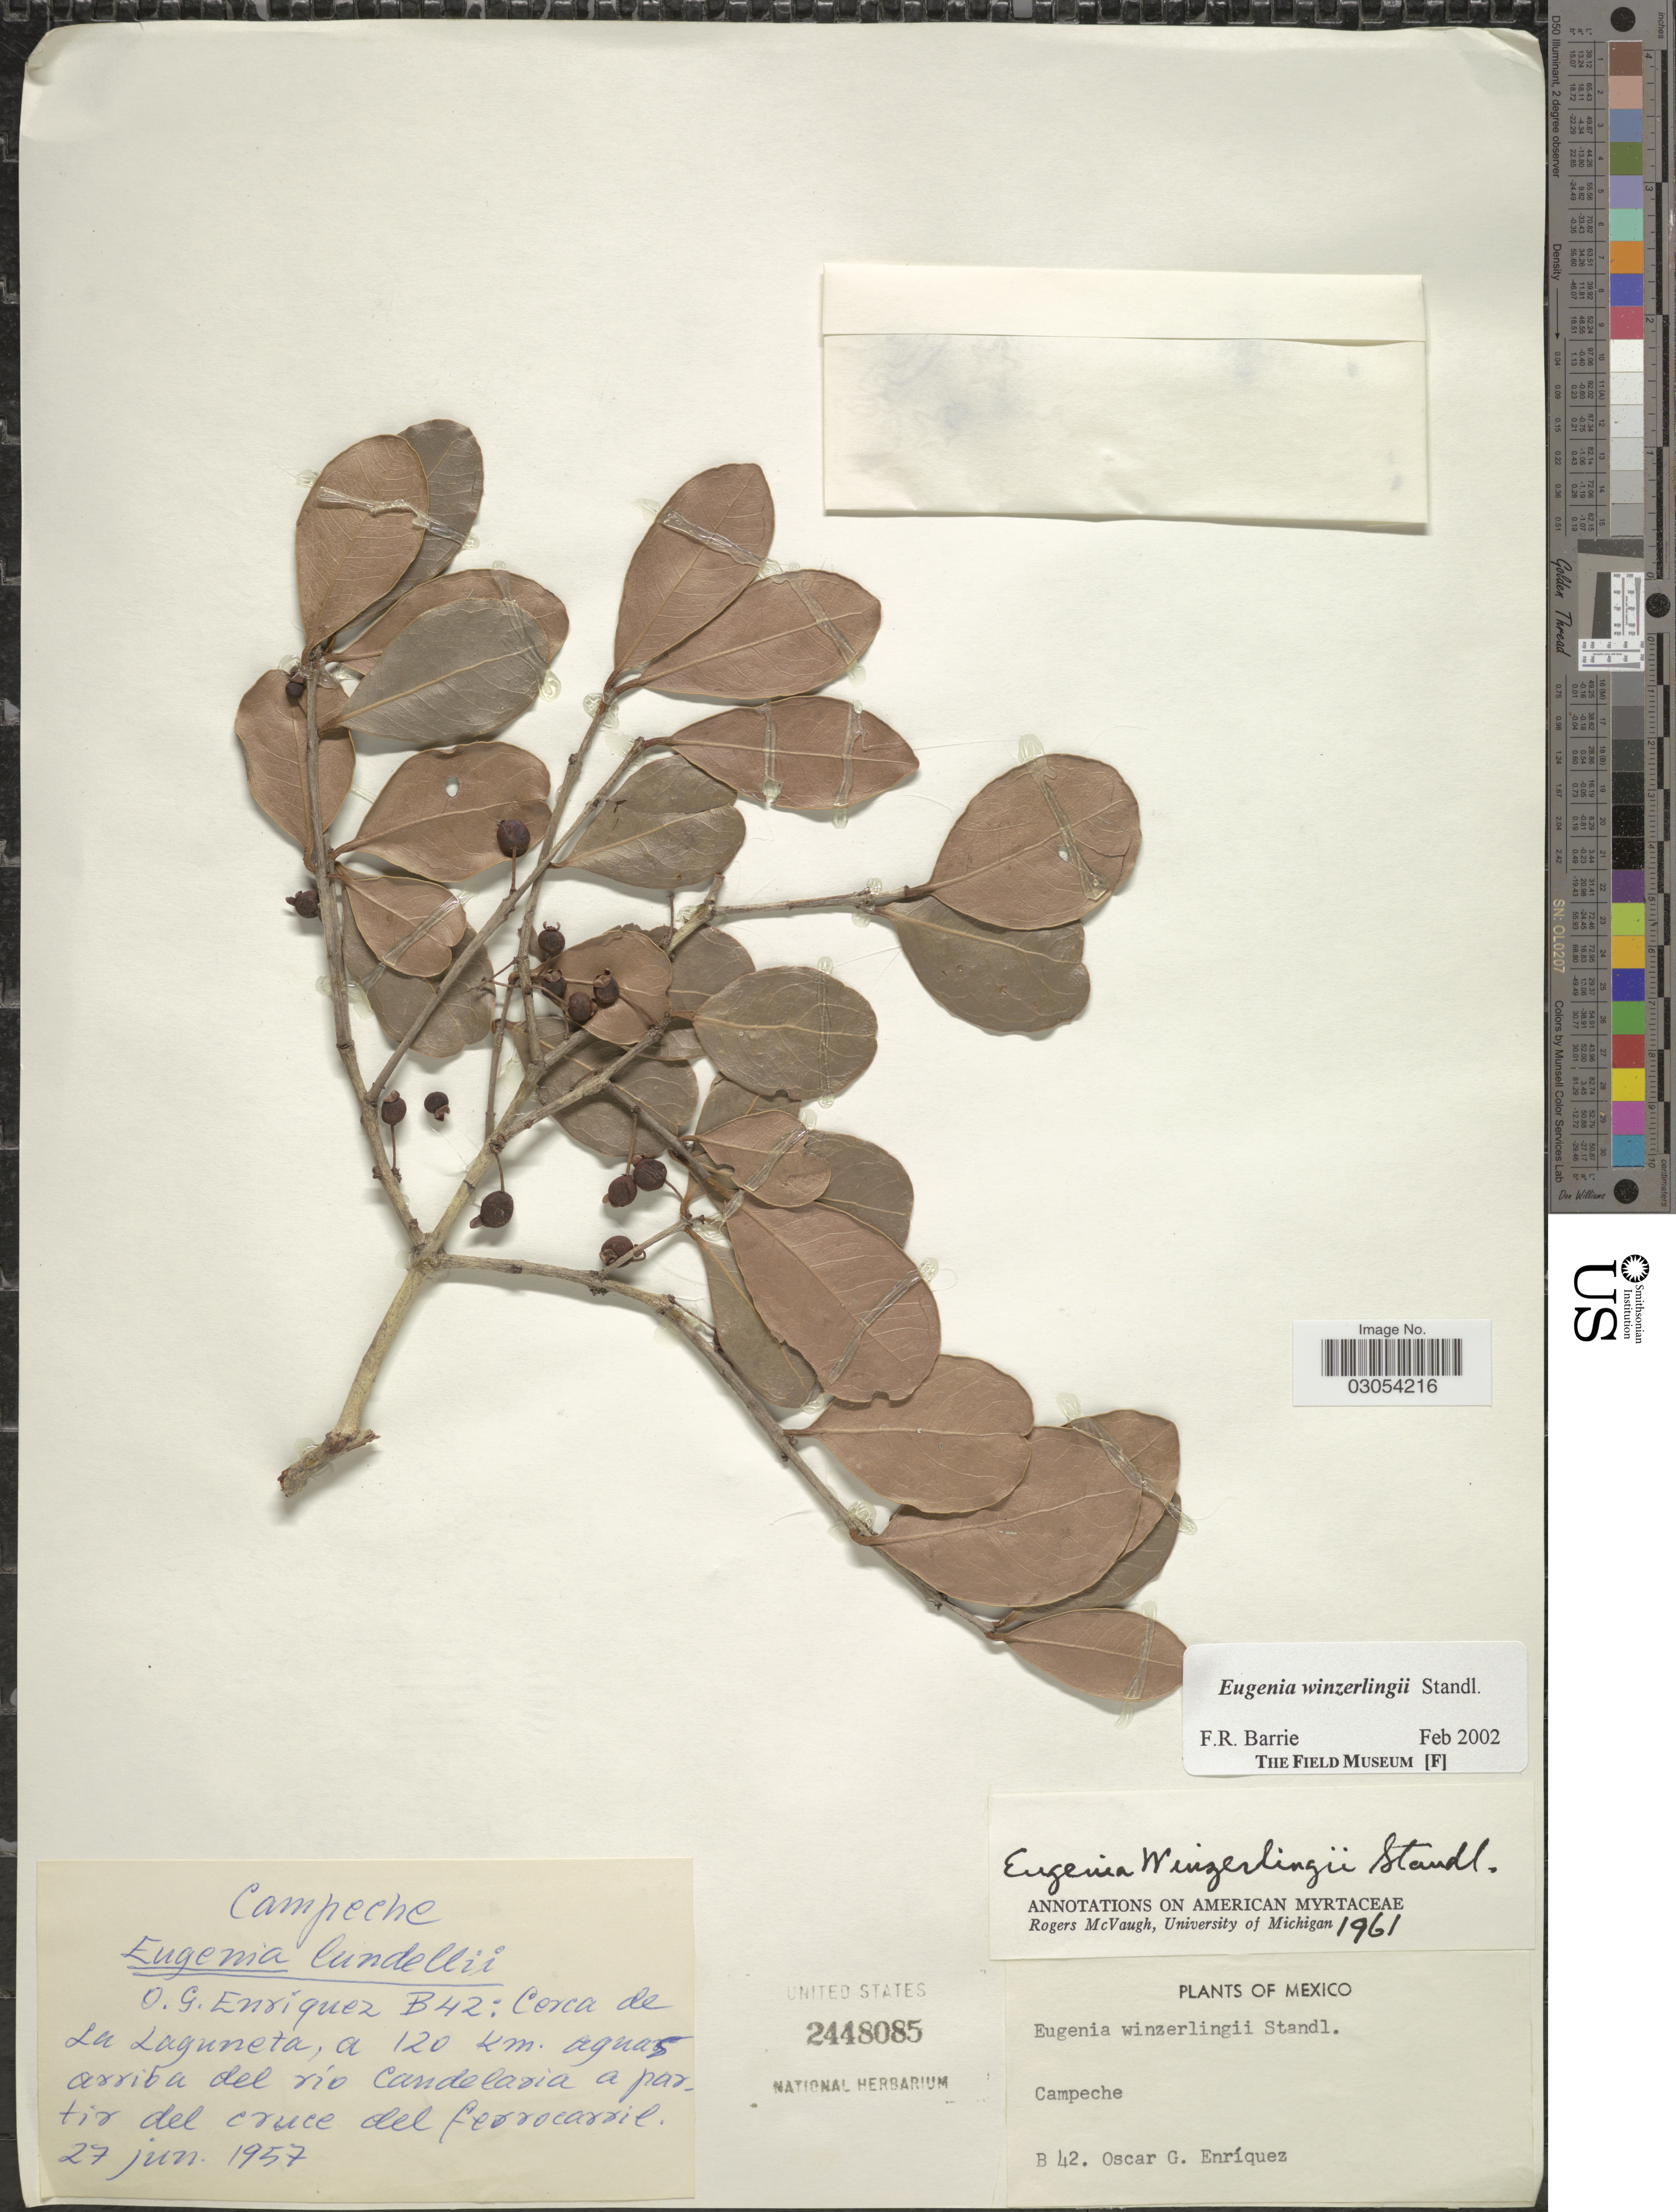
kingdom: Plantae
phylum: Tracheophyta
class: Magnoliopsida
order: Myrtales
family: Myrtaceae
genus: Eugenia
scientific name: Eugenia winzerlingii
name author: Standl.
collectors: O. Enriquez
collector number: B42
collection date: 1957-06-27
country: Mexico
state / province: Campeche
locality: Cerca de La Laguneta, a 120 km. aguas arriba del rio Candelaria a partir del cruce del ferrocarril.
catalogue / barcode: US 2448085